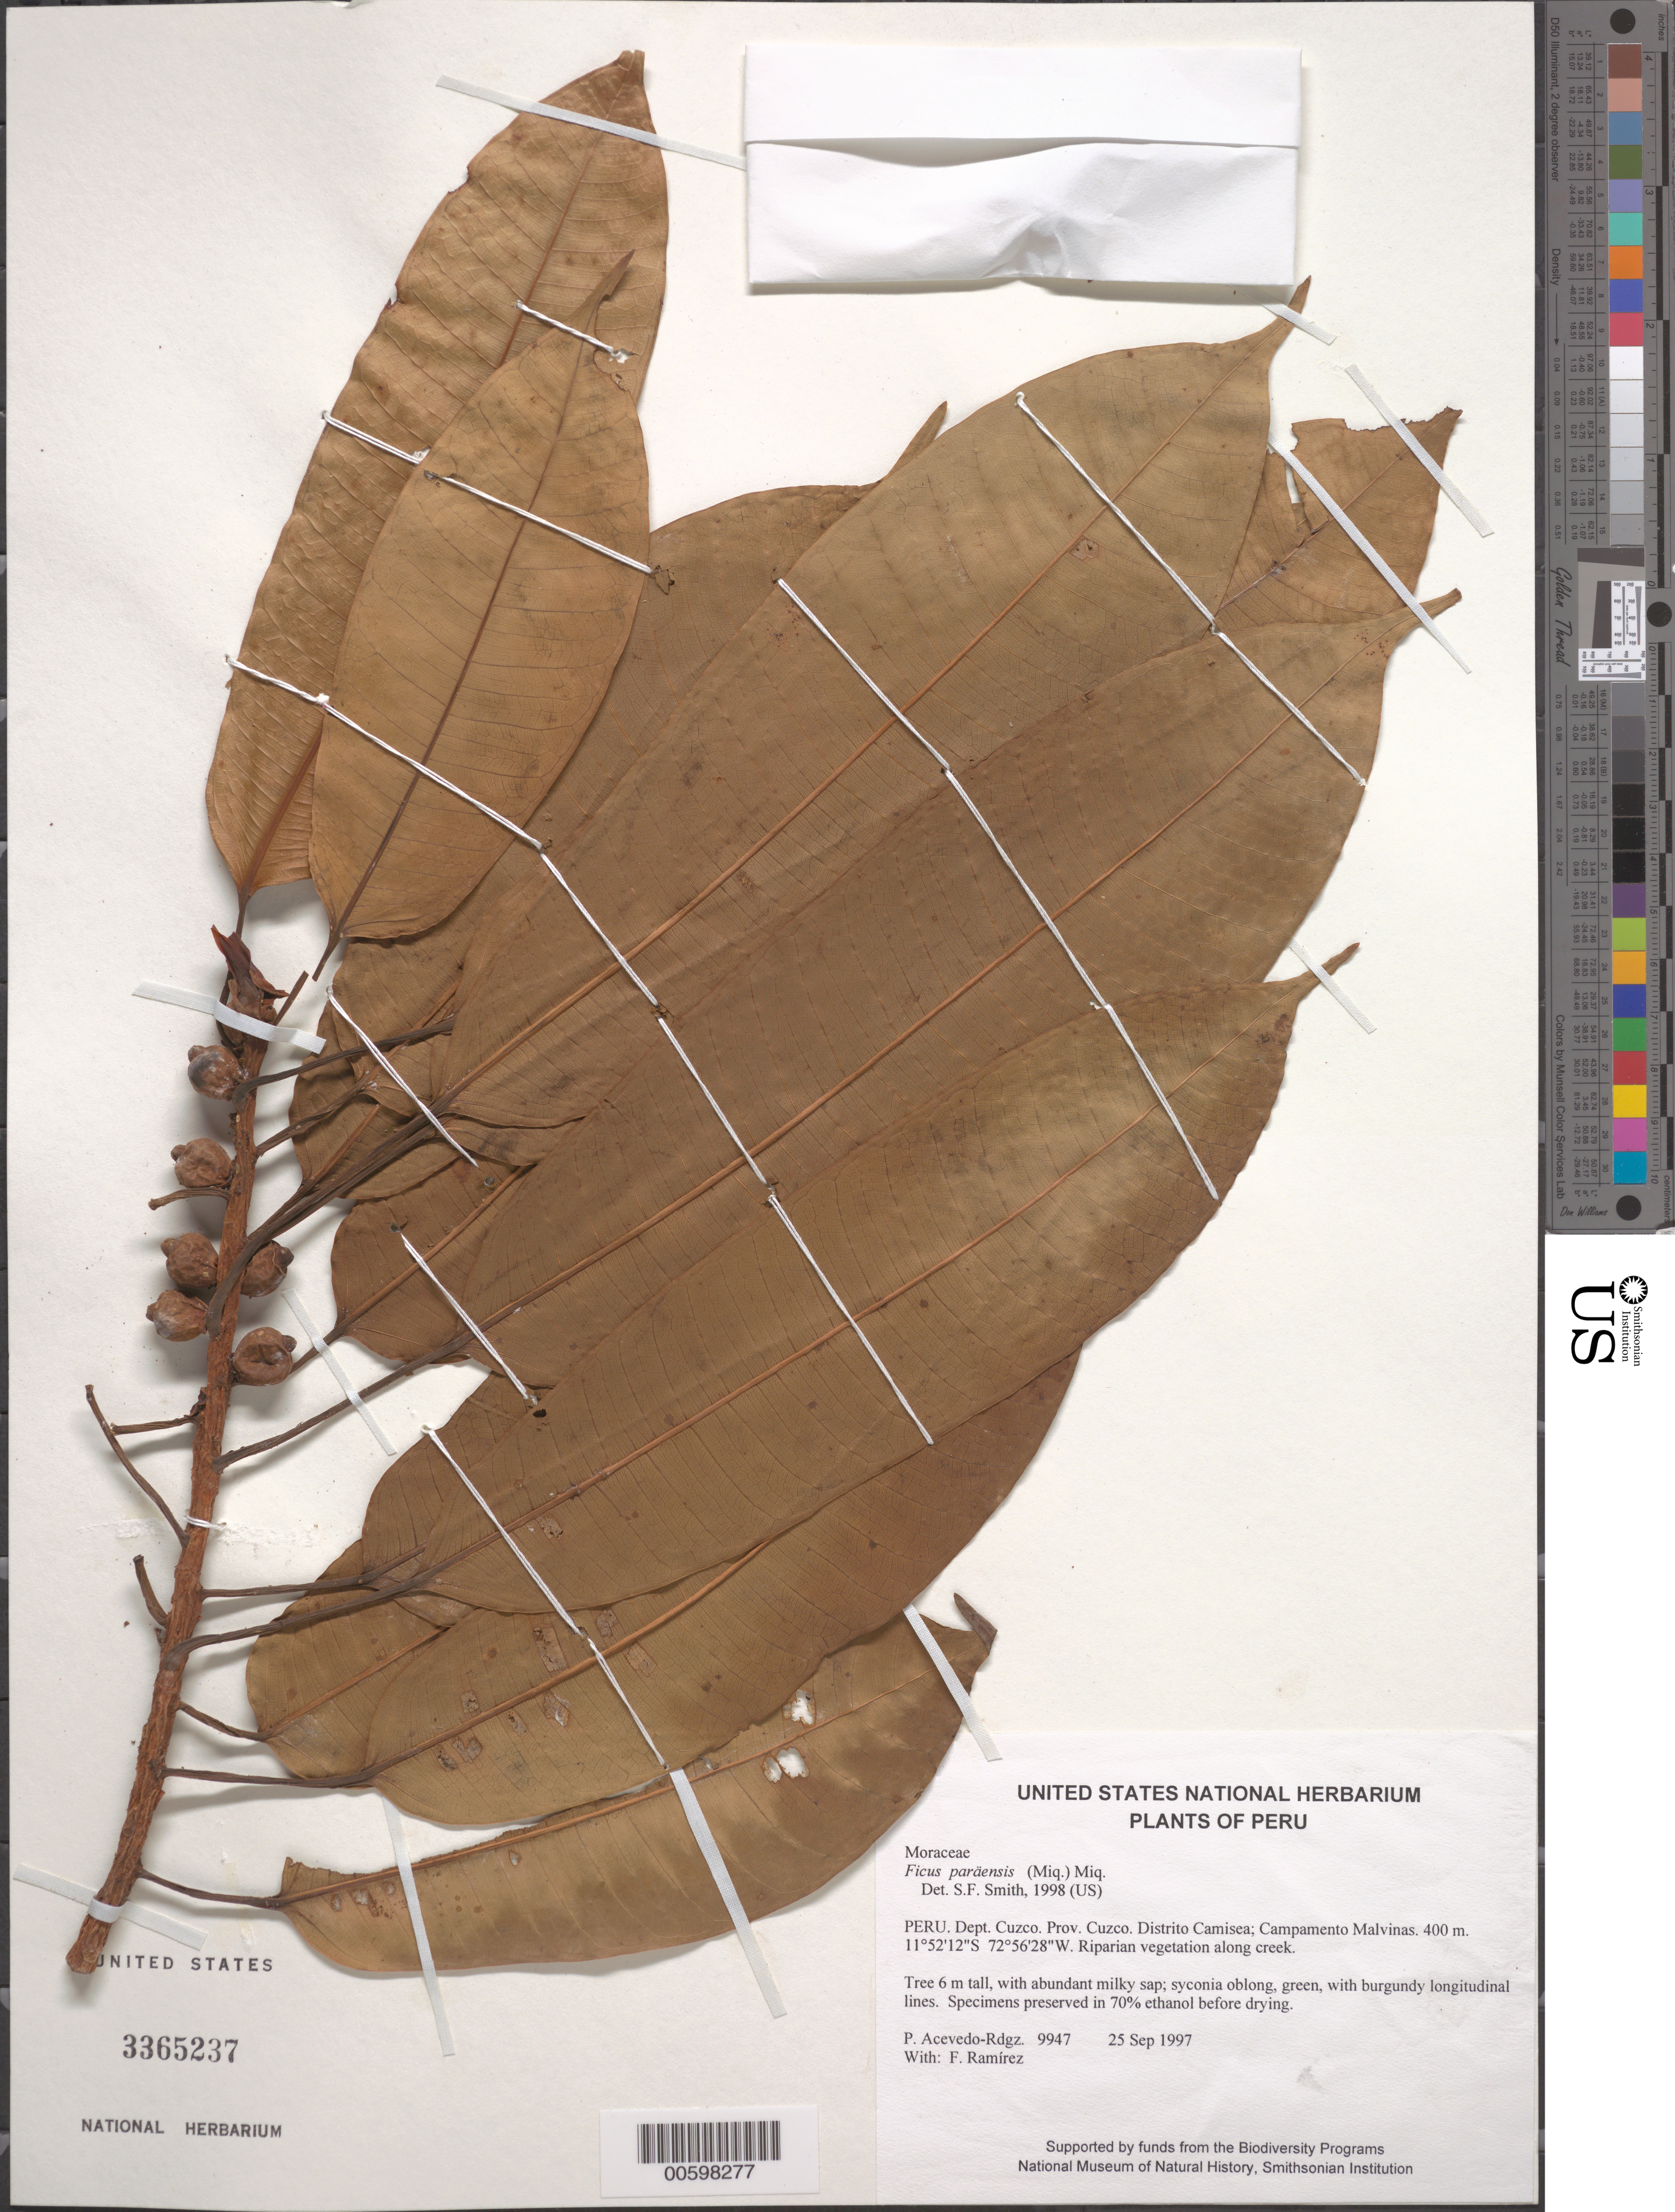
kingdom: Plantae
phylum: Tracheophyta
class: Magnoliopsida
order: Rosales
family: Moraceae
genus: Ficus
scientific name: Ficus paraensis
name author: (Miq.) Miq.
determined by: Smith, Stephen F., (US), NMNH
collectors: P. Acevedo-Rodr. & F. Ramirez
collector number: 9947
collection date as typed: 25 Sep 1997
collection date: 1997-09-25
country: Peru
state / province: Cusco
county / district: Cusco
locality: Distrito Camisea; Campamento Malvinas.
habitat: Riparian vegetation along creek.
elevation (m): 400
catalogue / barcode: US 3365237